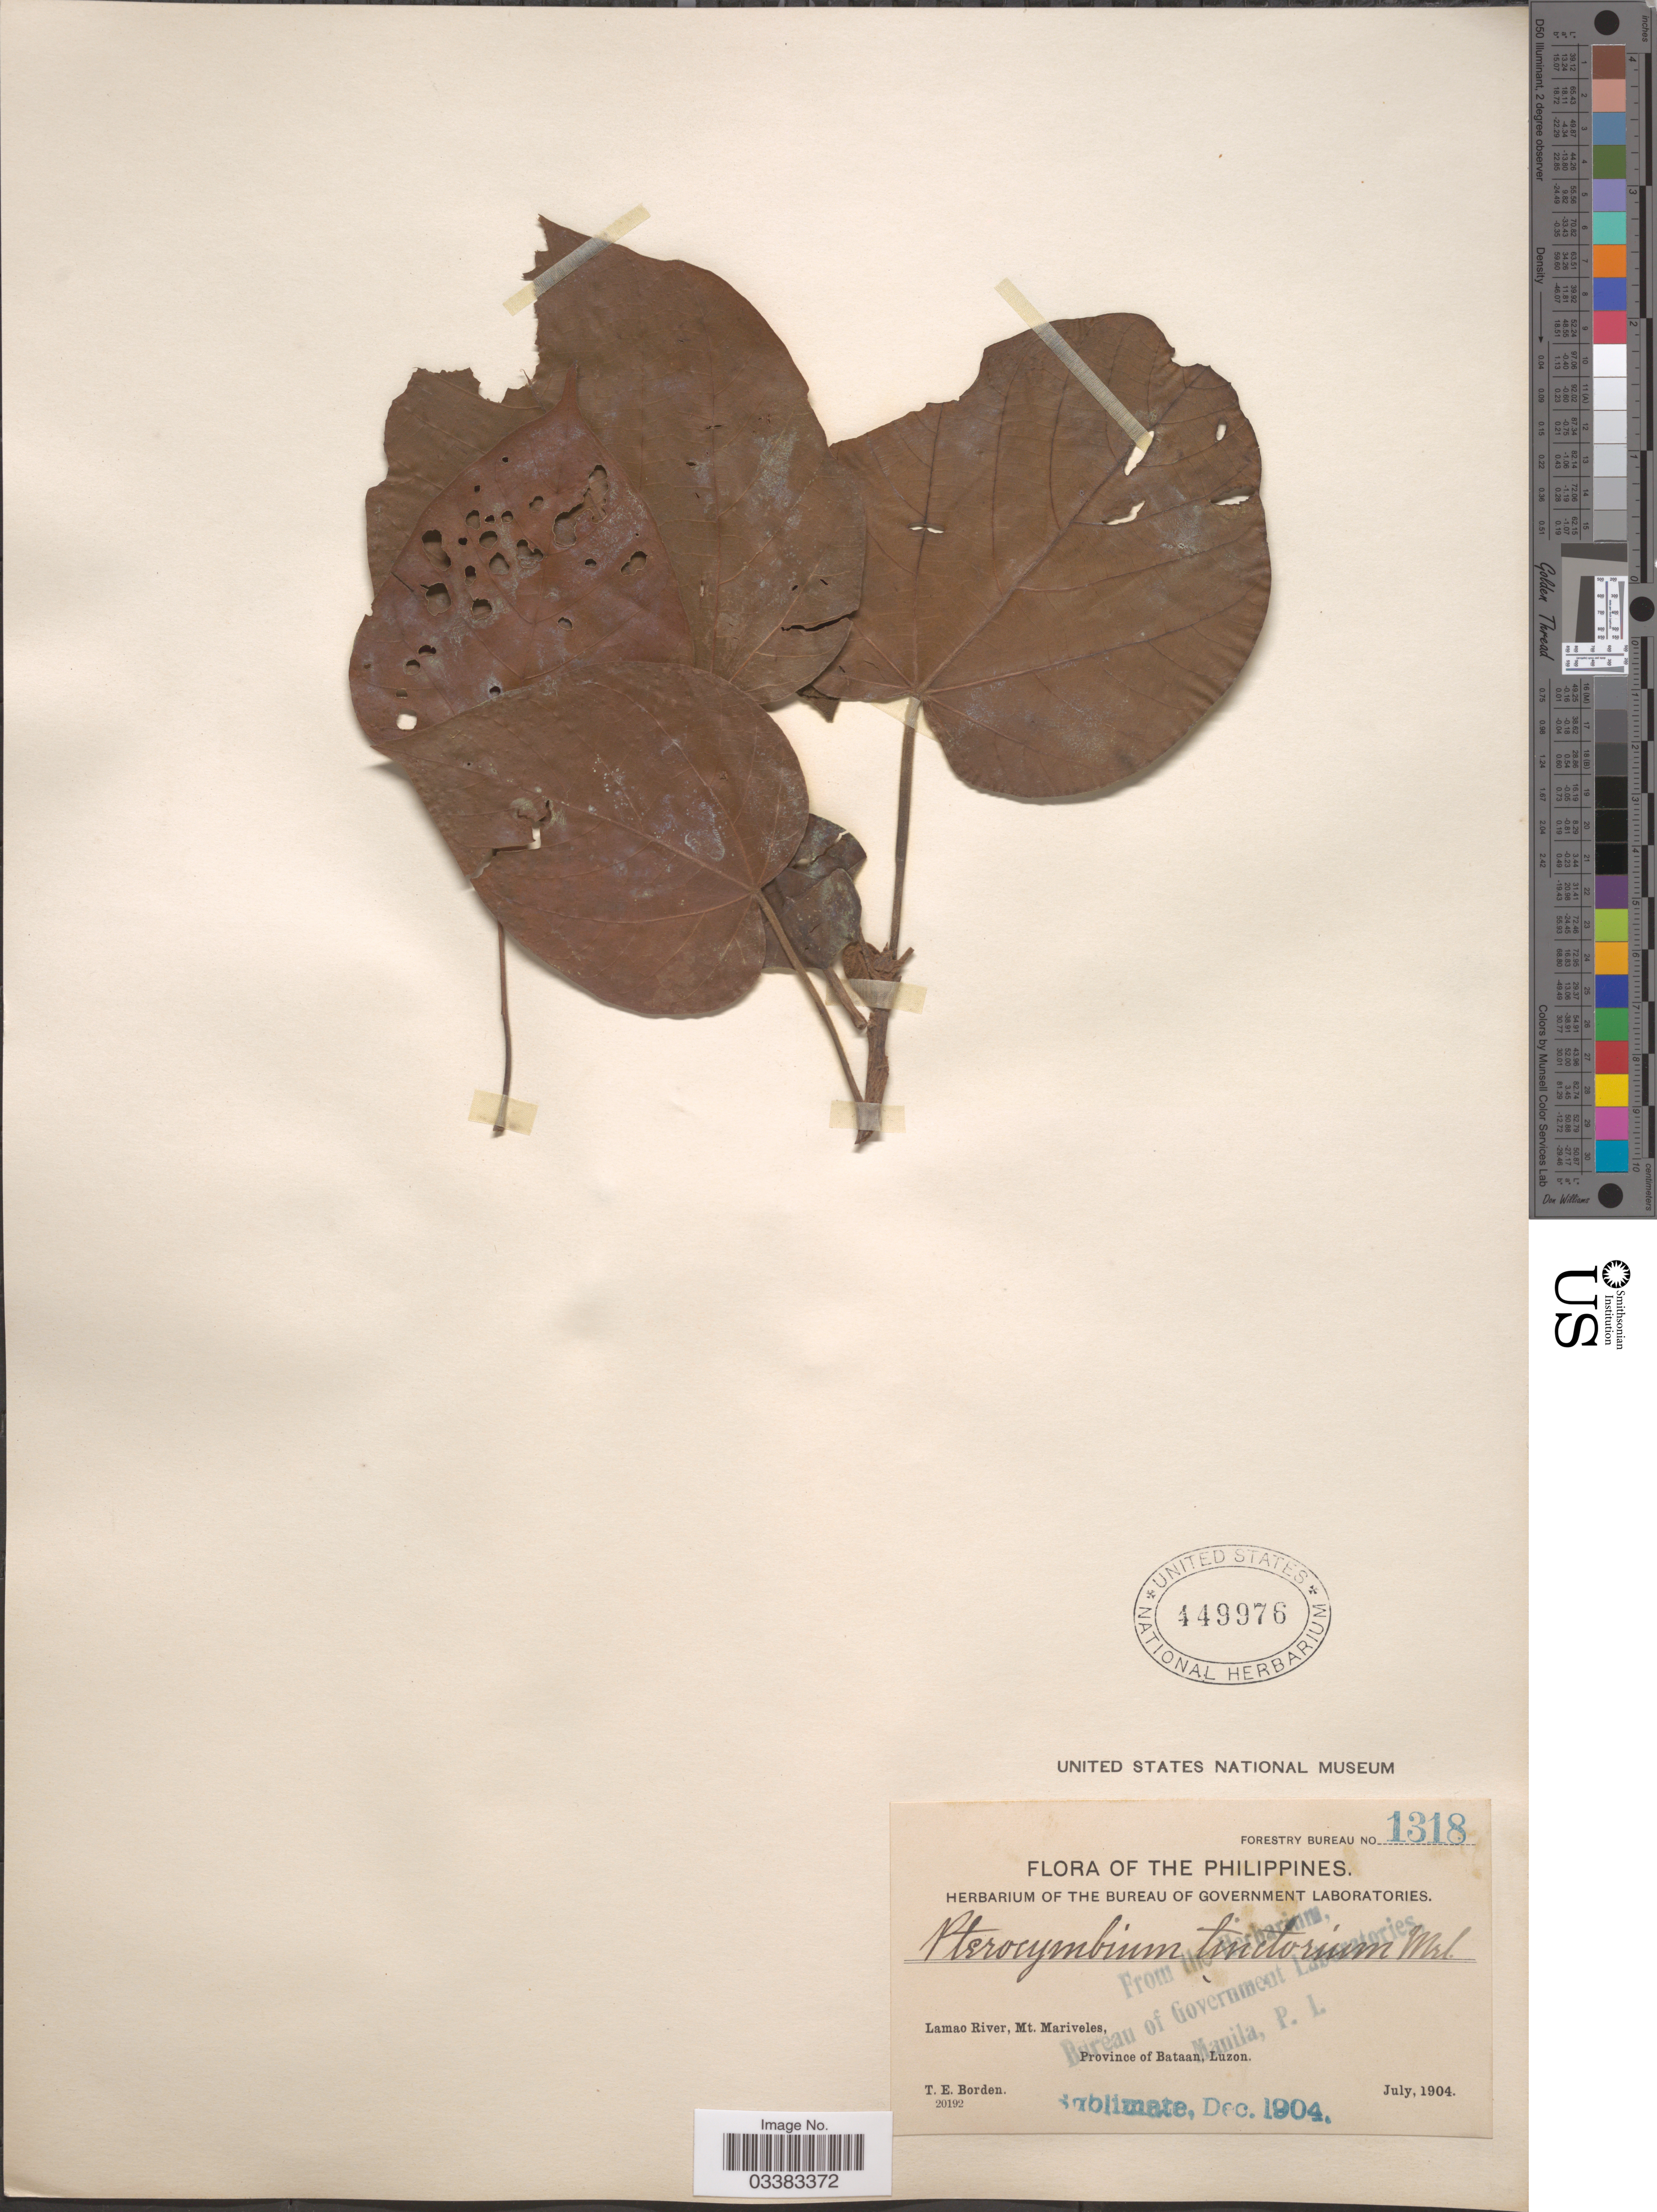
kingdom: Plantae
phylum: Tracheophyta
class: Magnoliopsida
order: Malvales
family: Malvaceae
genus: Pterocymbium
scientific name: Pterocymbium tinctorium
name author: Merr.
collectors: T. E. Borden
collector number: Forestry Bureau 1318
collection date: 1904-07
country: Philippines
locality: Lamao River, Mt Mariveles. Prov. of Bataan, Luzon.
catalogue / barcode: US 449976